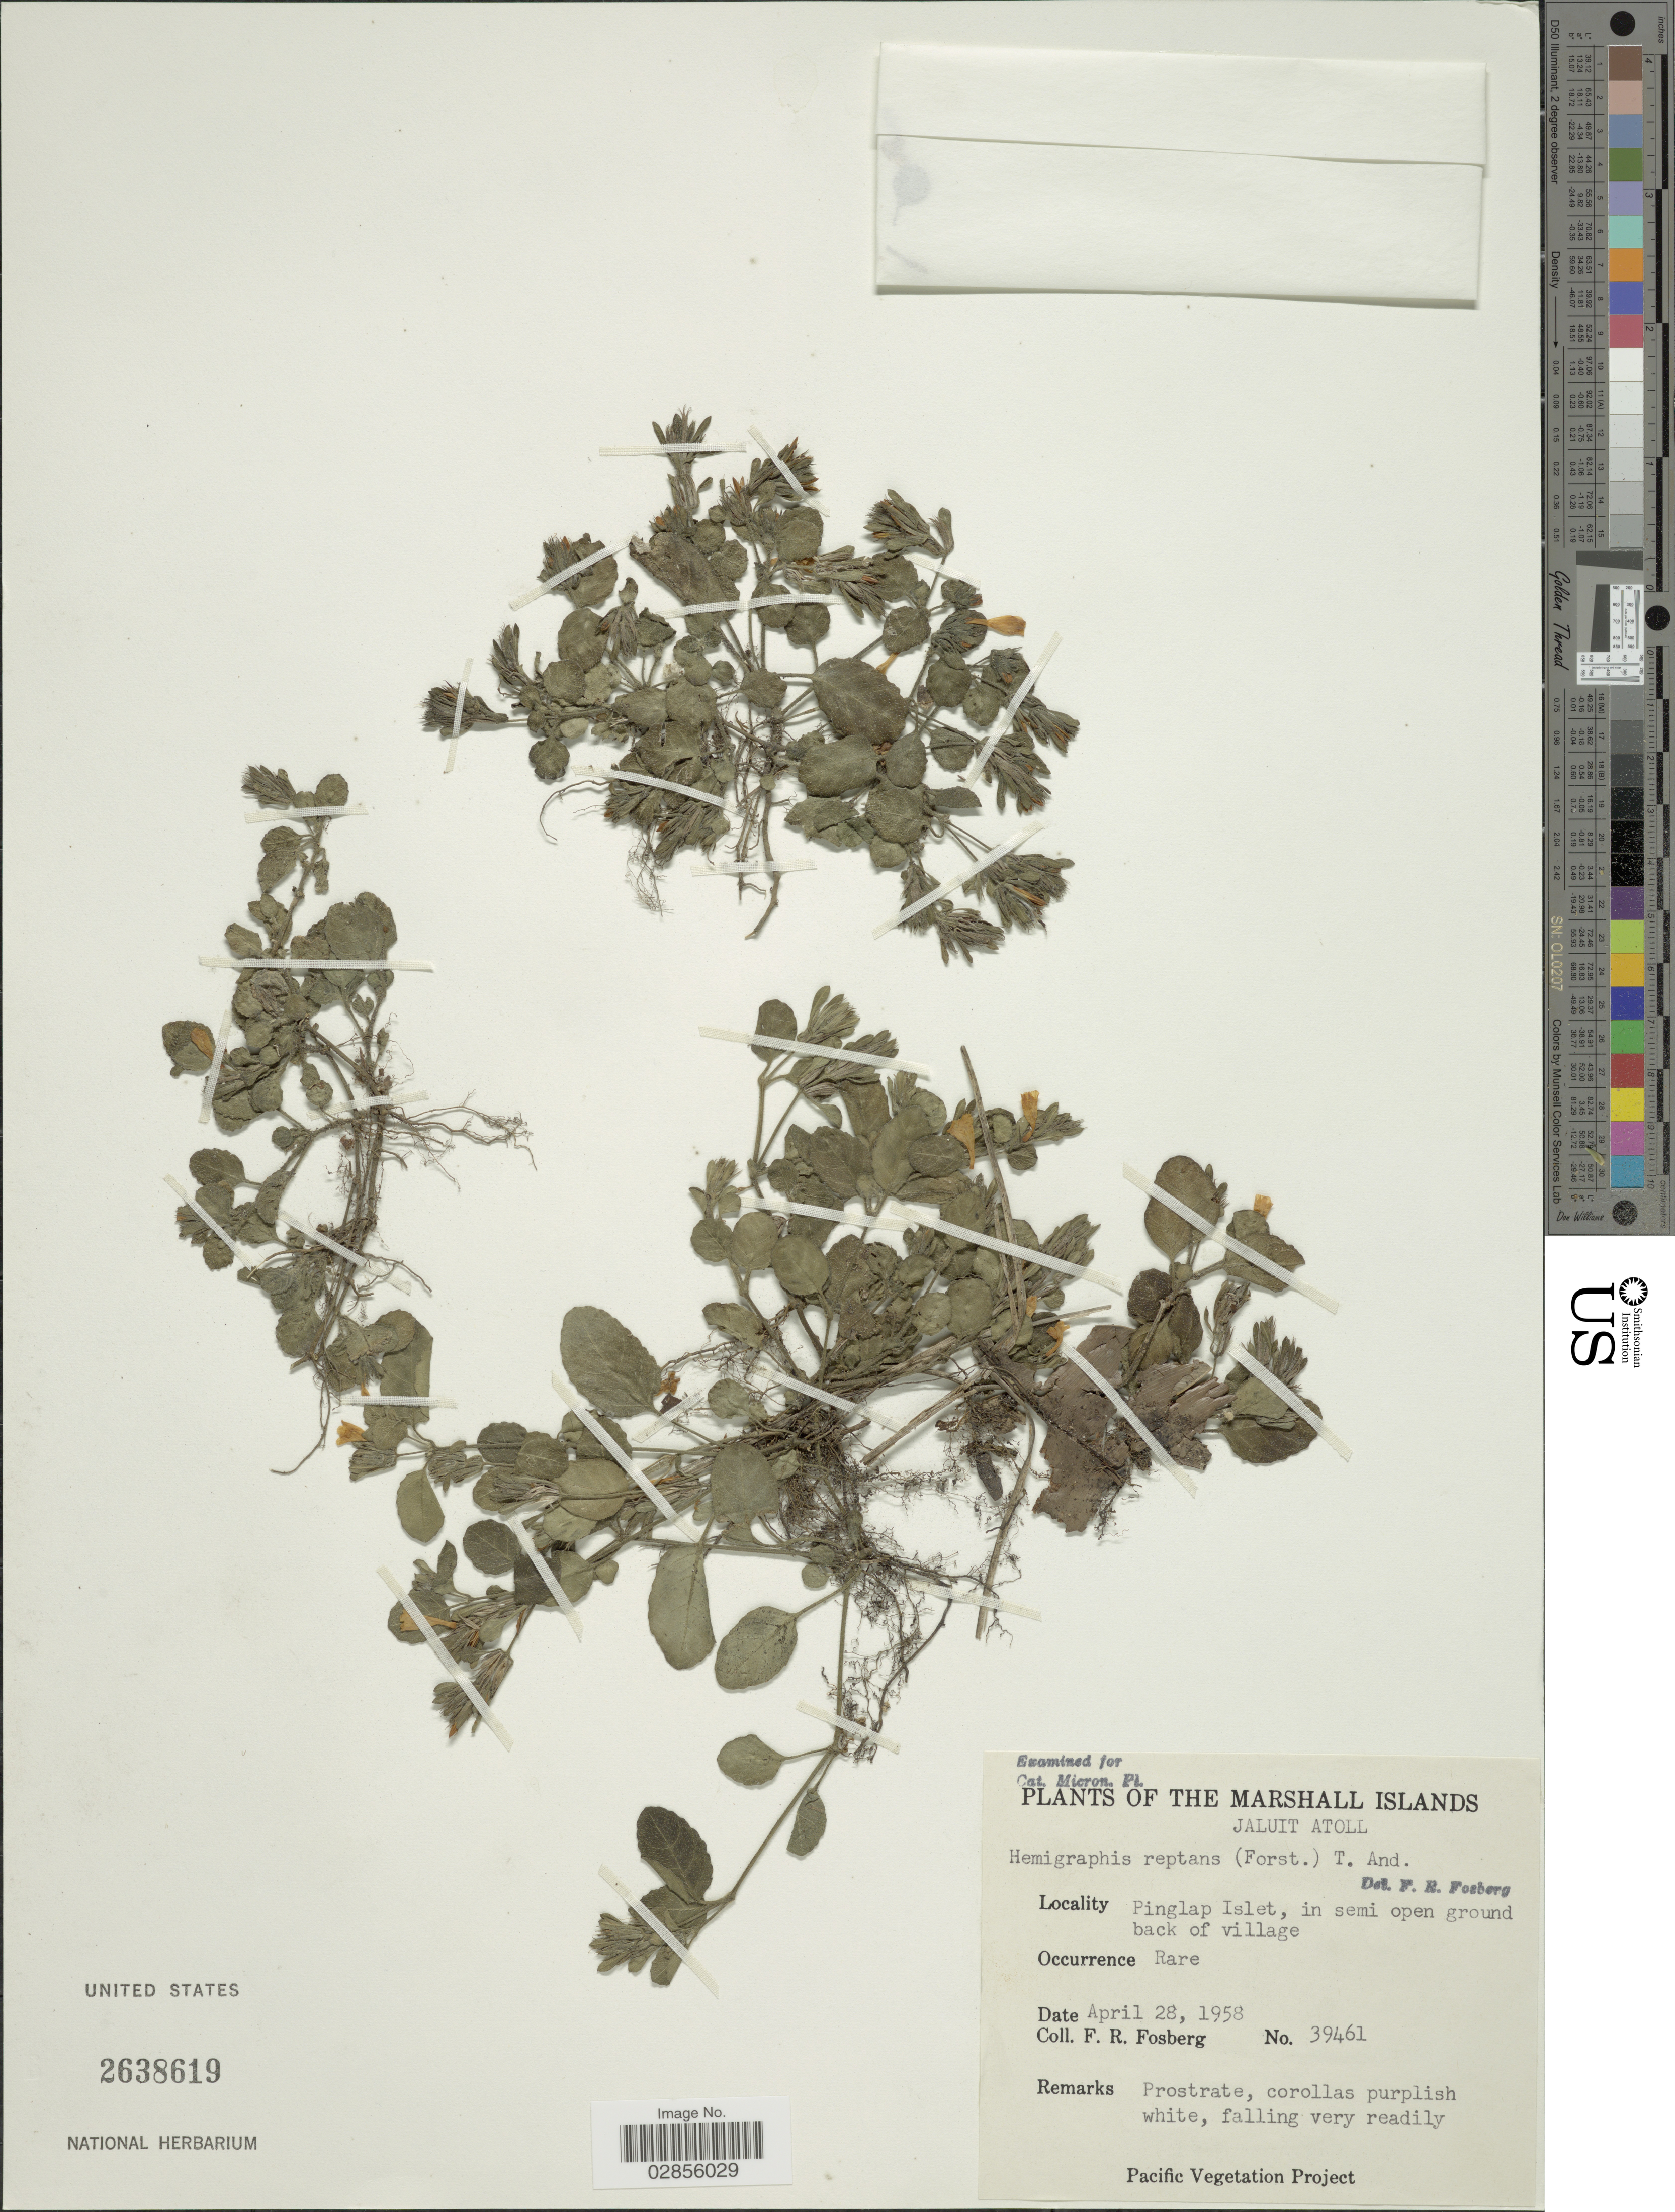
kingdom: Plantae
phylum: Tracheophyta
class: Magnoliopsida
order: Lamiales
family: Acanthaceae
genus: Strobilanthes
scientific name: Strobilanthes reptans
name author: (G. Forst.) Moylan ex Y.F. Deng & J.R.I. Wood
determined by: Wagner, W. L., (BOT), Smithsonian Institution - National Museum of Natural History (UNITED STATES)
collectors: F. R. Fosberg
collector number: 39461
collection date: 1958-04-28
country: Marshall Islands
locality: The Marshall Islands. Jaluit Atoll. Pinglap Islet, in semi open ground back of village.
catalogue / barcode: US 2638619